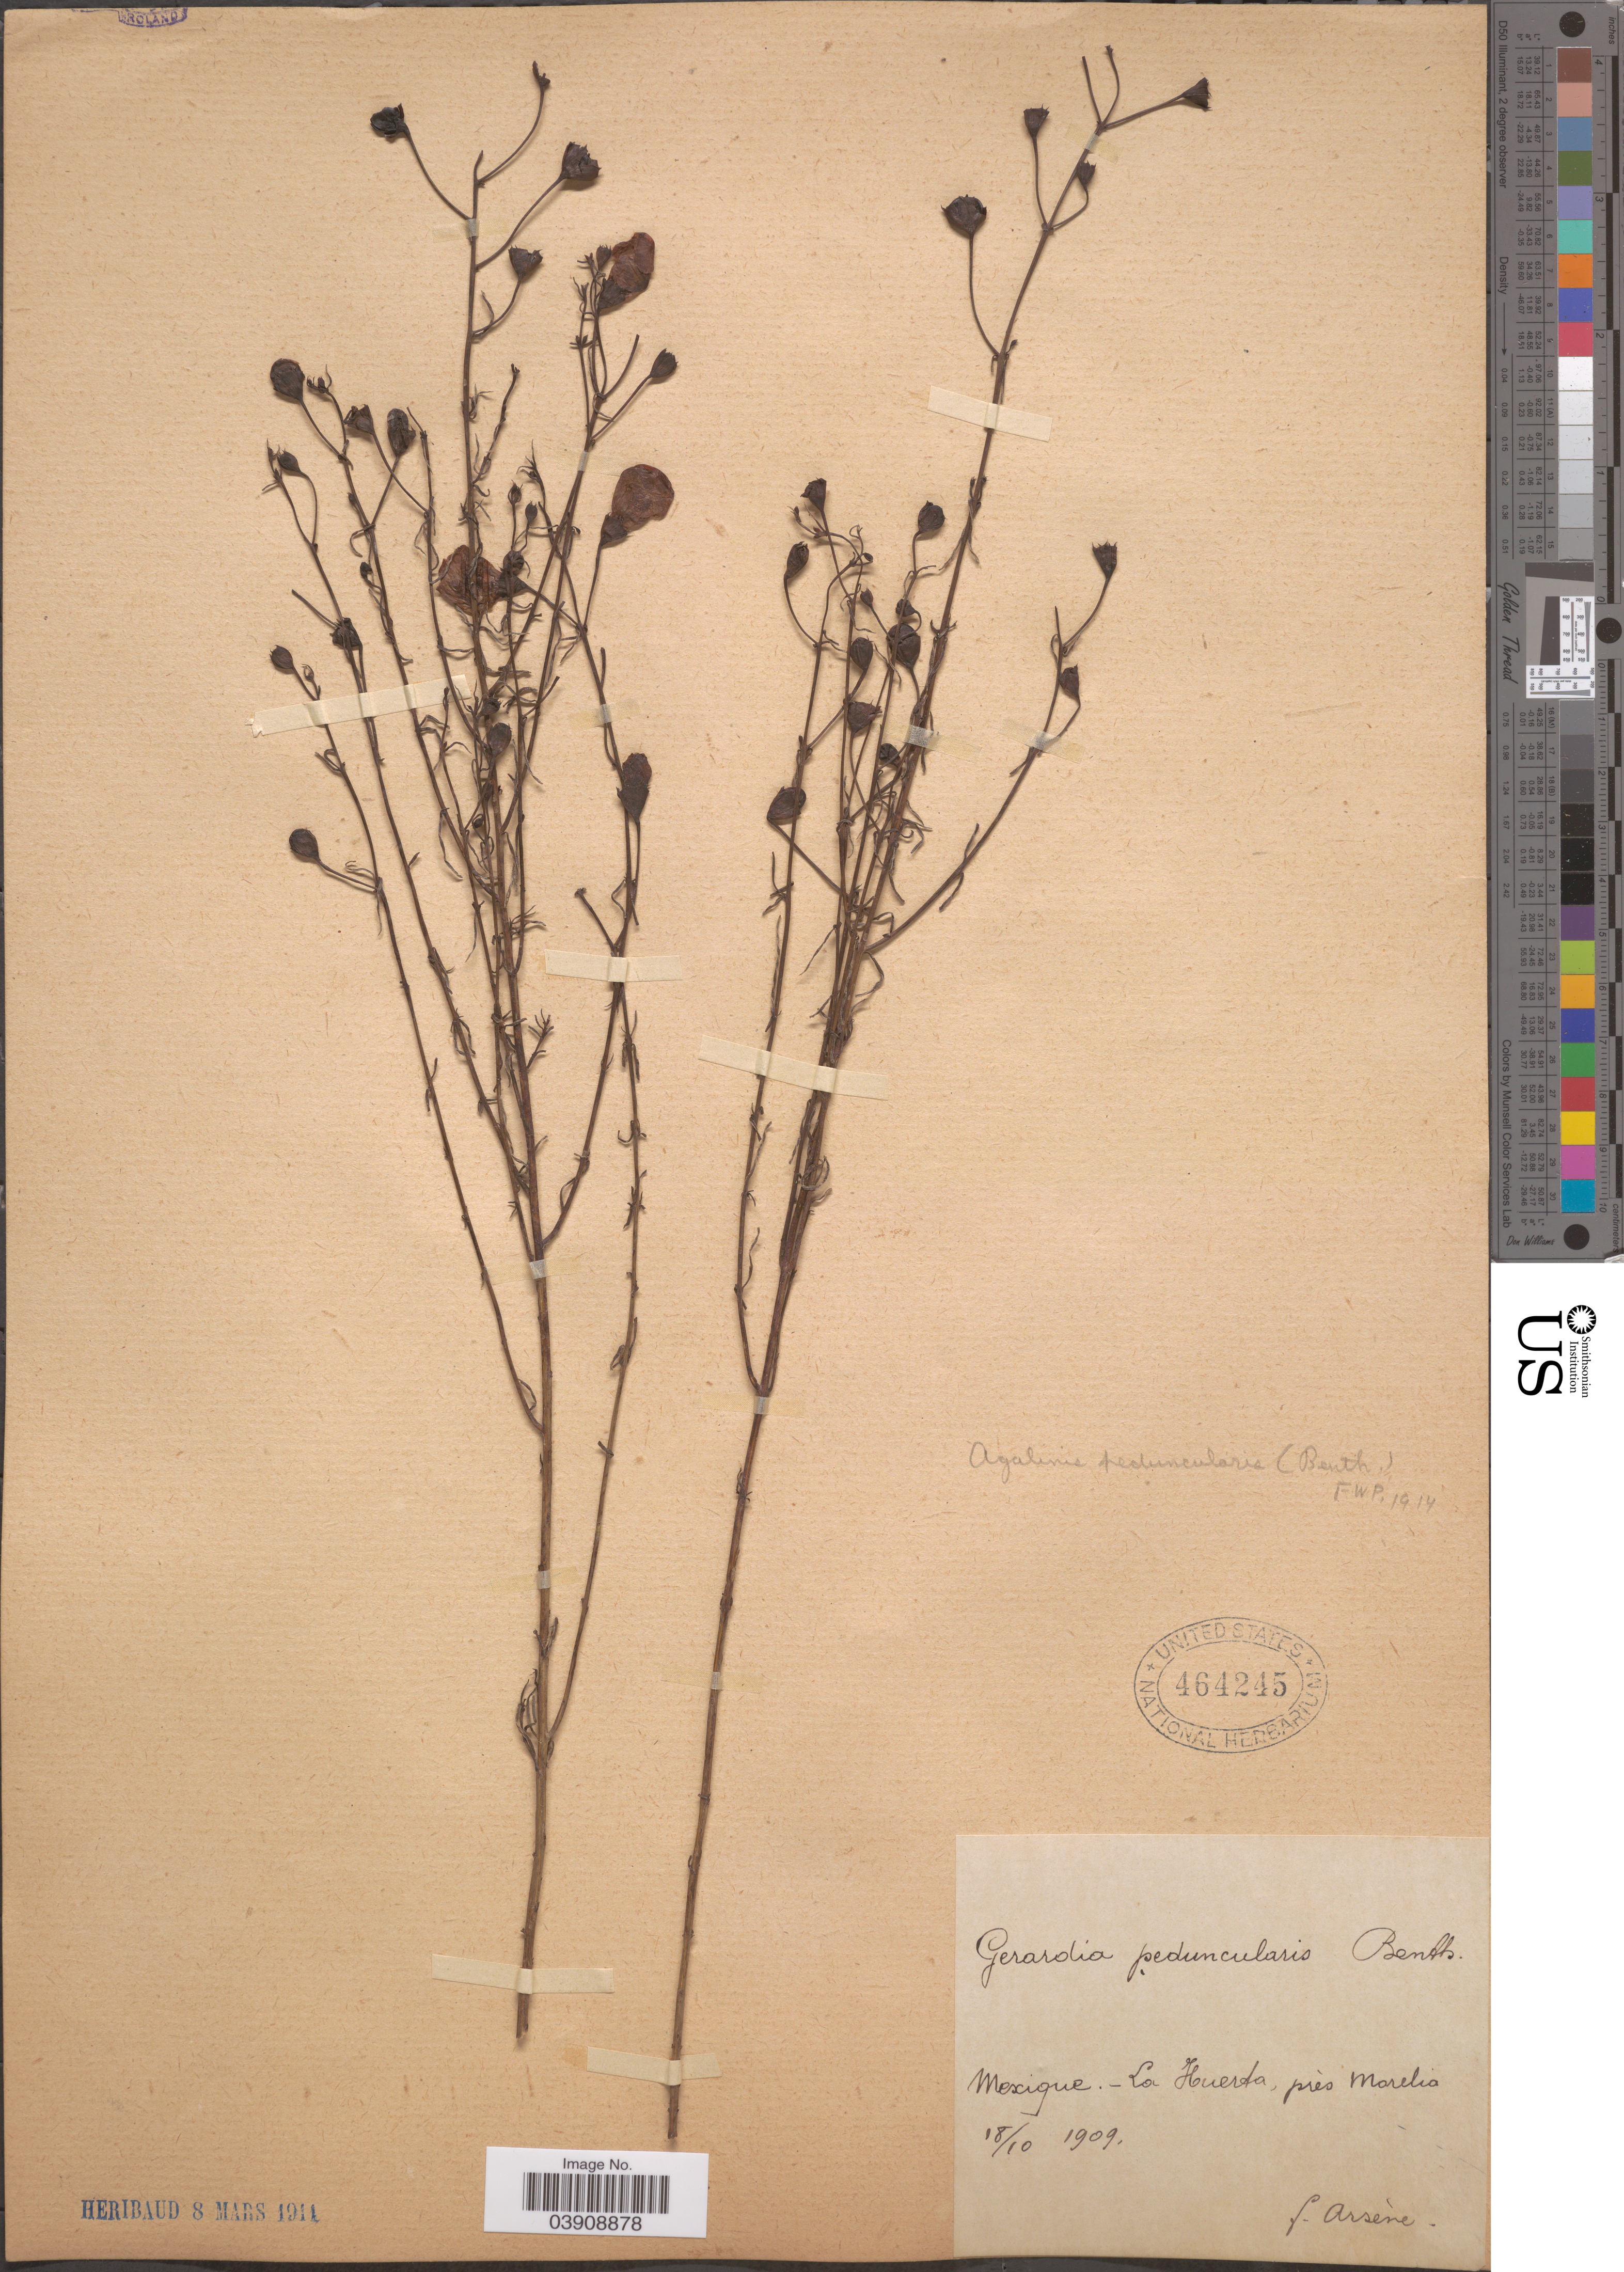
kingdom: Plantae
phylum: Tracheophyta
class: Magnoliopsida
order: Lamiales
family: Orobanchaceae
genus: Agalinis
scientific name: Agalinis peduncularis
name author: (Benth.) Pennell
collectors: F. Arsène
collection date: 1909-10-18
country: Mexico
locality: La Huerta, prés Morelio.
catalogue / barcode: US 464245